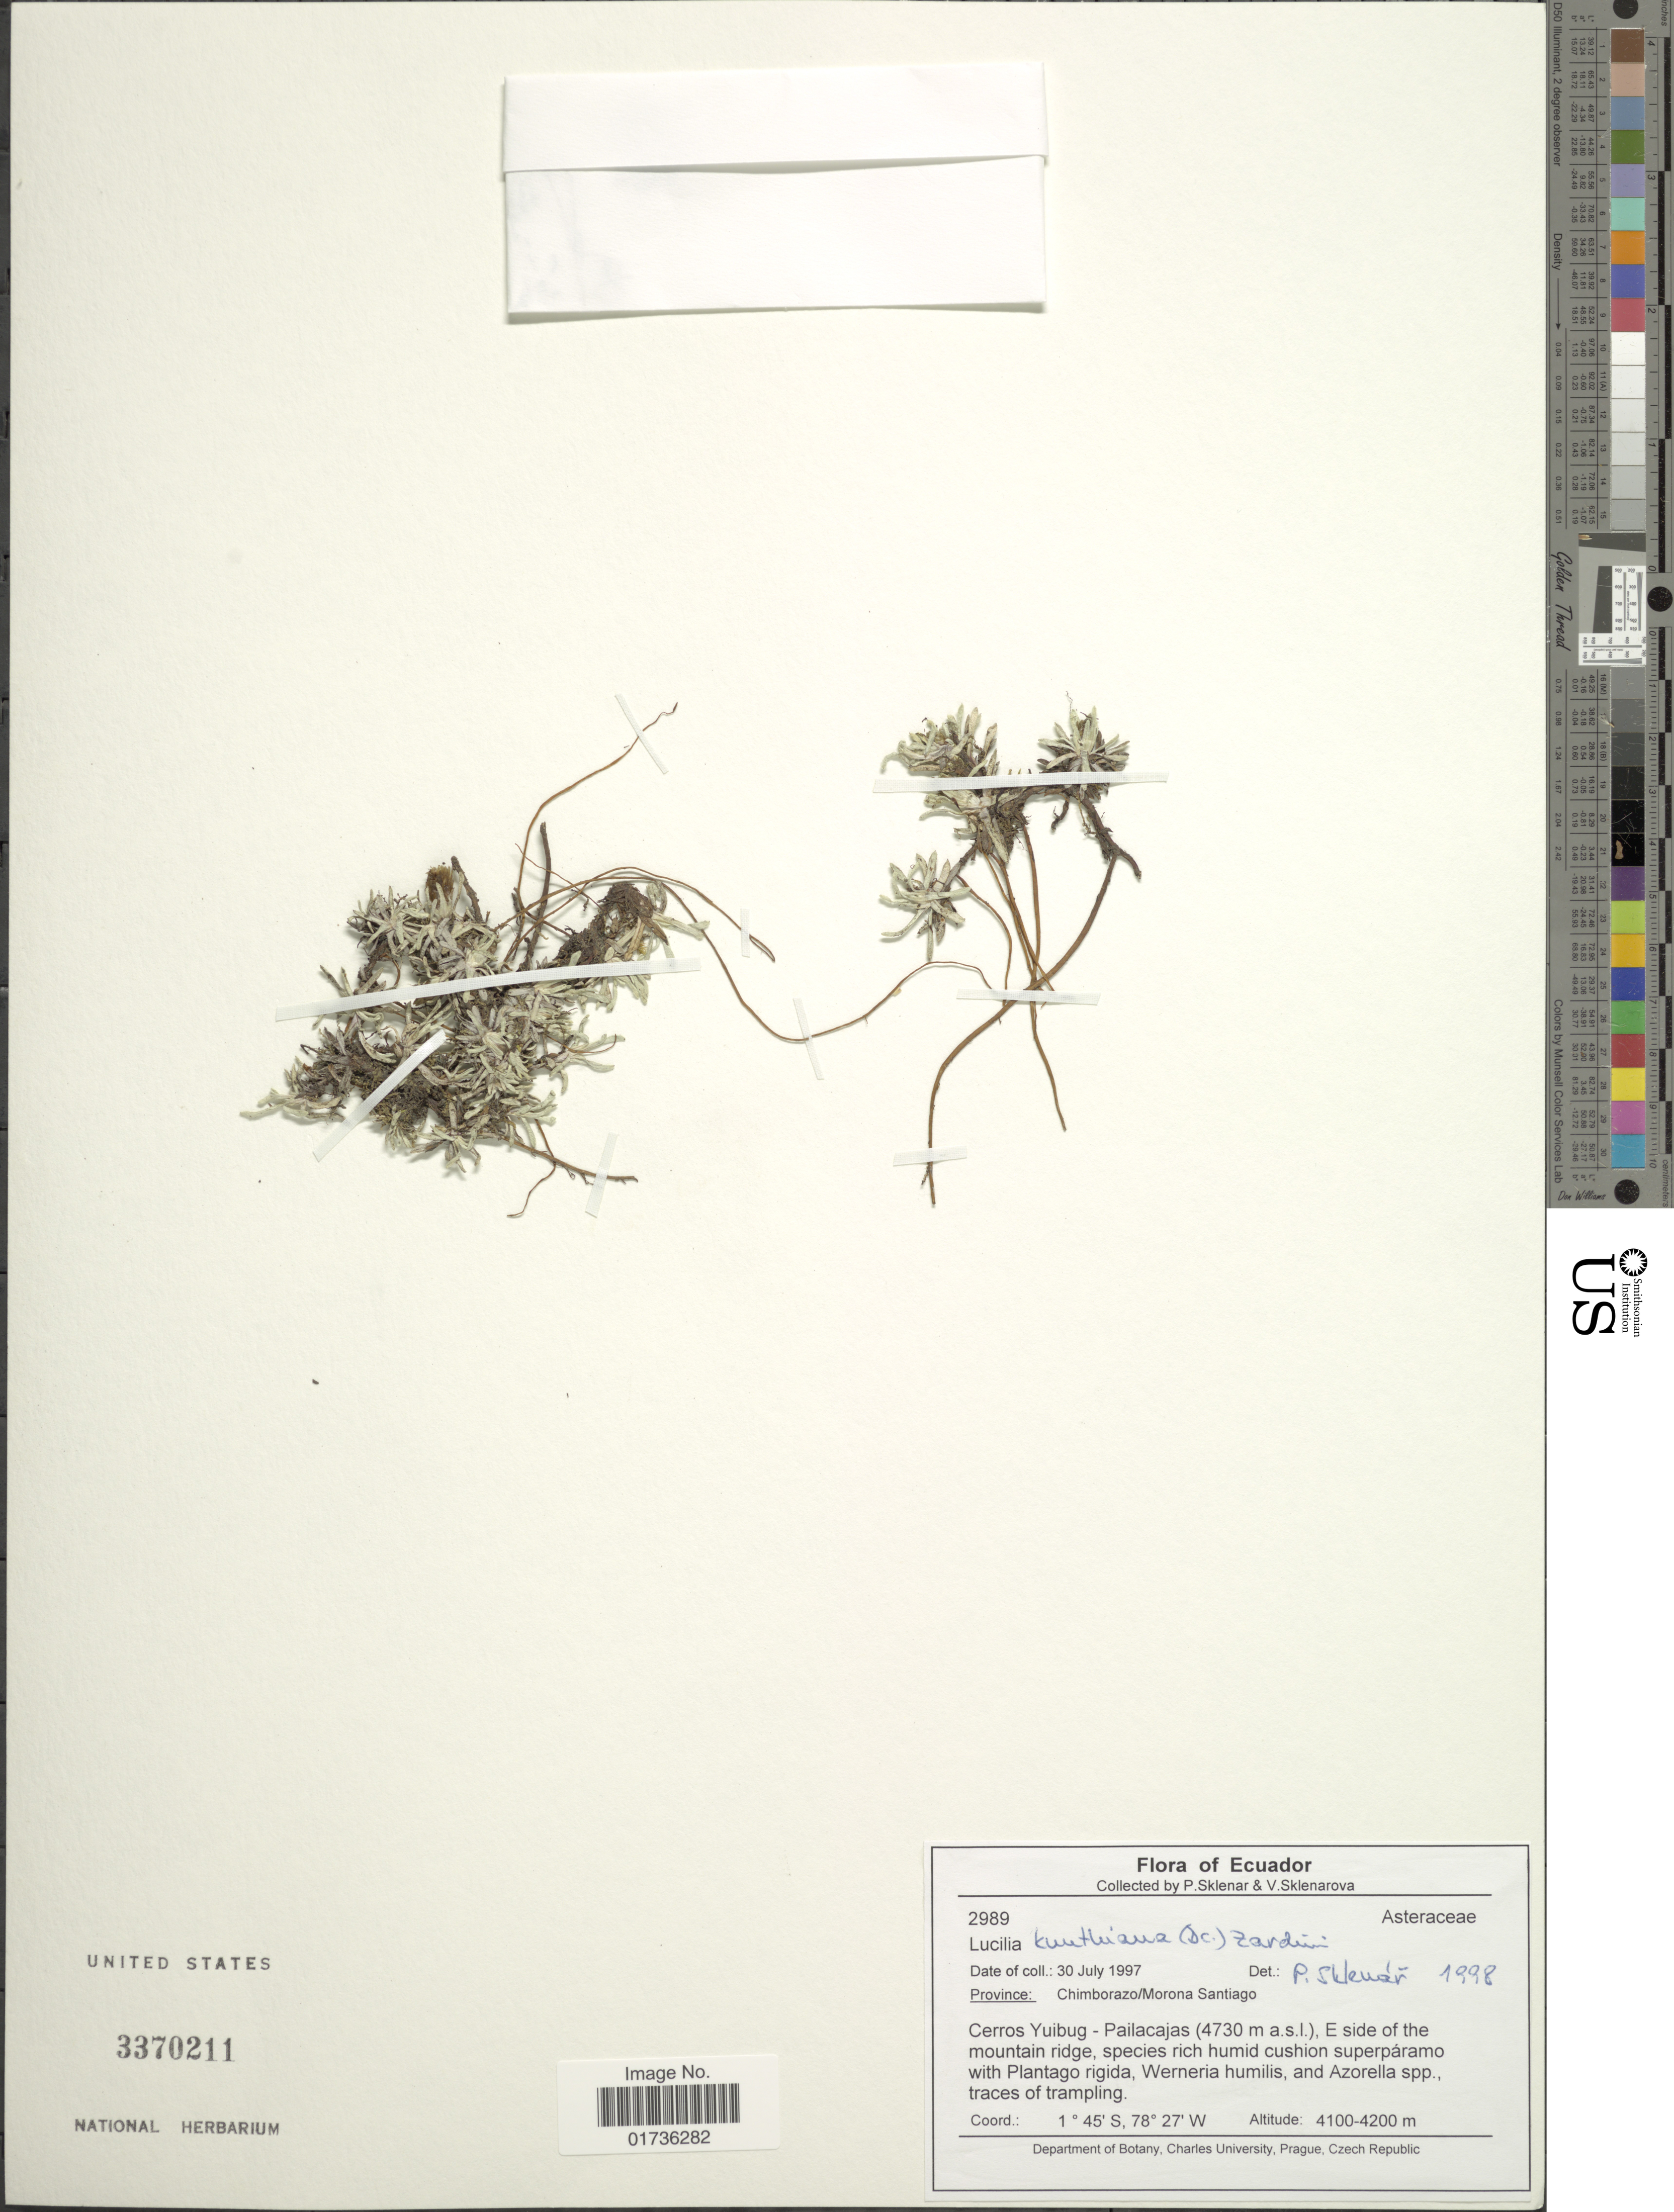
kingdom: Plantae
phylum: Tracheophyta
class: Magnoliopsida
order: Asterales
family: Asteraceae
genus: Lucilia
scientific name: Lucilia kunthiana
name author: (DC.) Zardini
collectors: P. Sklenár & V. Sklenárová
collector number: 2989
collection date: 1997-07-30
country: Ecuador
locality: Province Chimborazo/Morona Santiago, Cerros Yuibug - Pailacajas (4730 m a.s.l.), E soide of the mountain ridge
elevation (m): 4100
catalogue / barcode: US 3370211